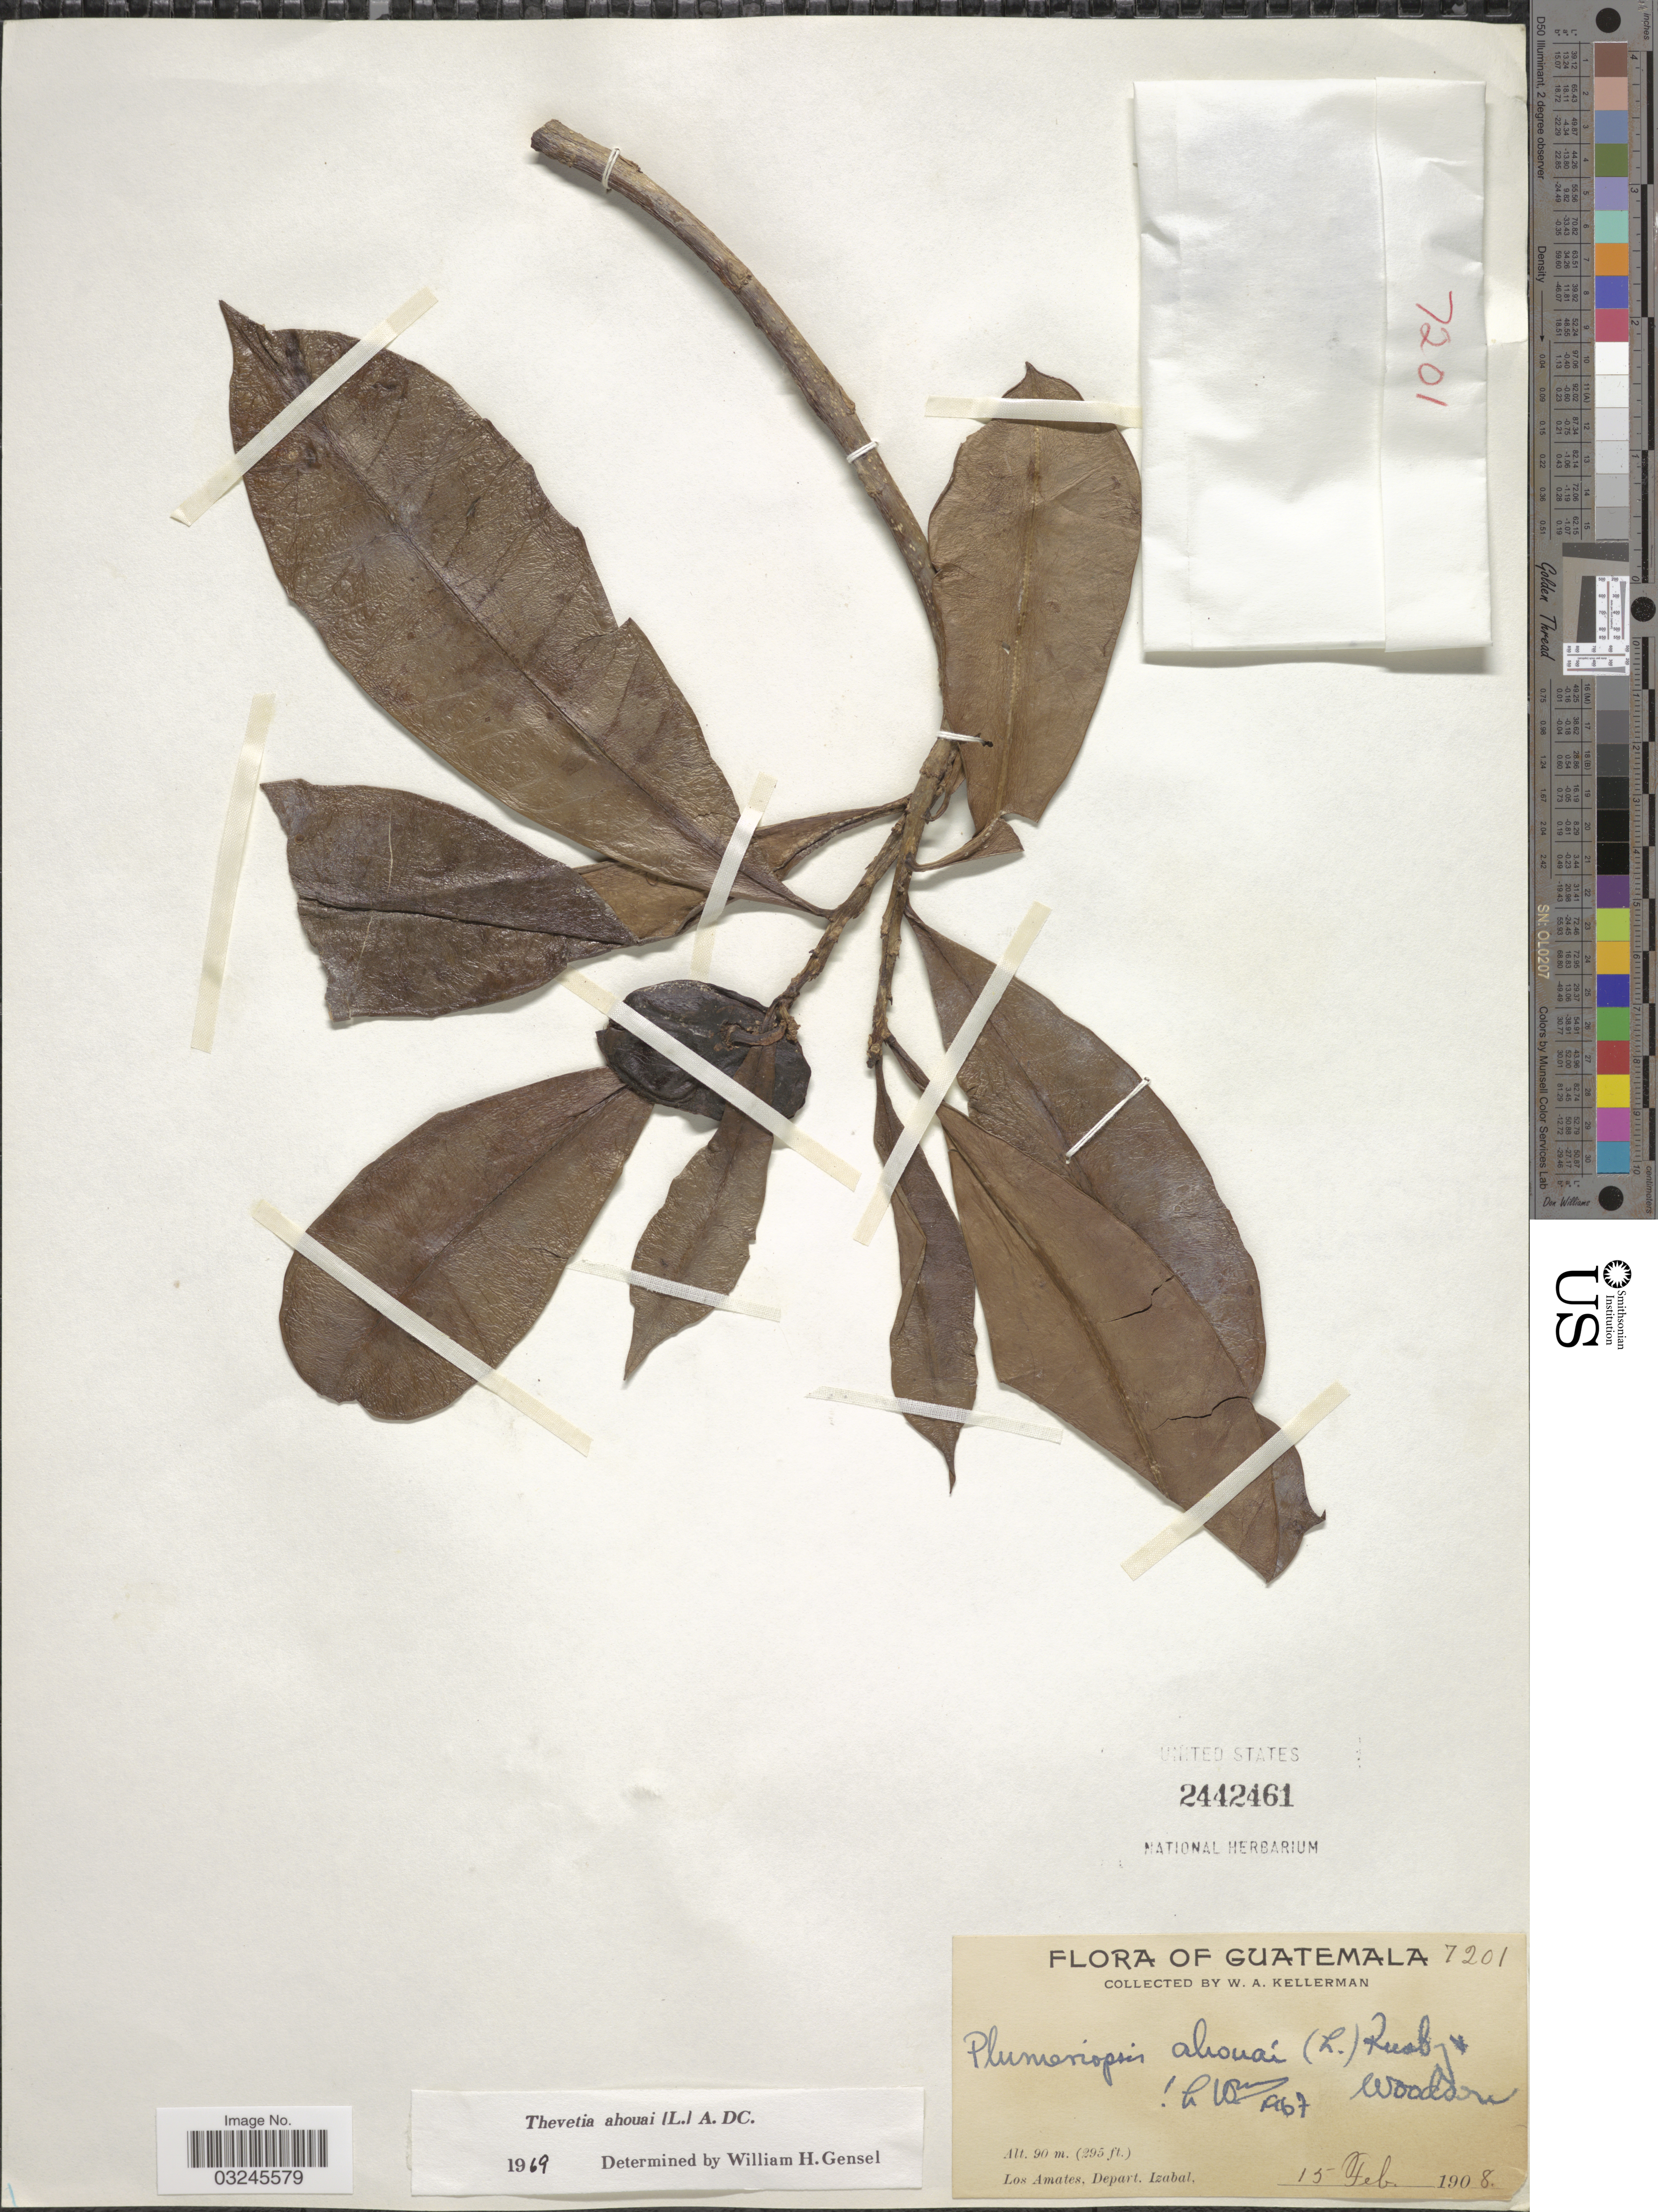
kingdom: Plantae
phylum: Tracheophyta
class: Magnoliopsida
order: Gentianales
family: Apocynaceae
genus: Thevetia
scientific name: Thevetia ahouai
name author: (L.) A. DC.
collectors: W. Kellerman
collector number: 7201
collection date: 1908-02-15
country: Guatemala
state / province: Izabal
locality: Los Amates, Depart. Izabal.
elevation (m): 90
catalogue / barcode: US 2442461